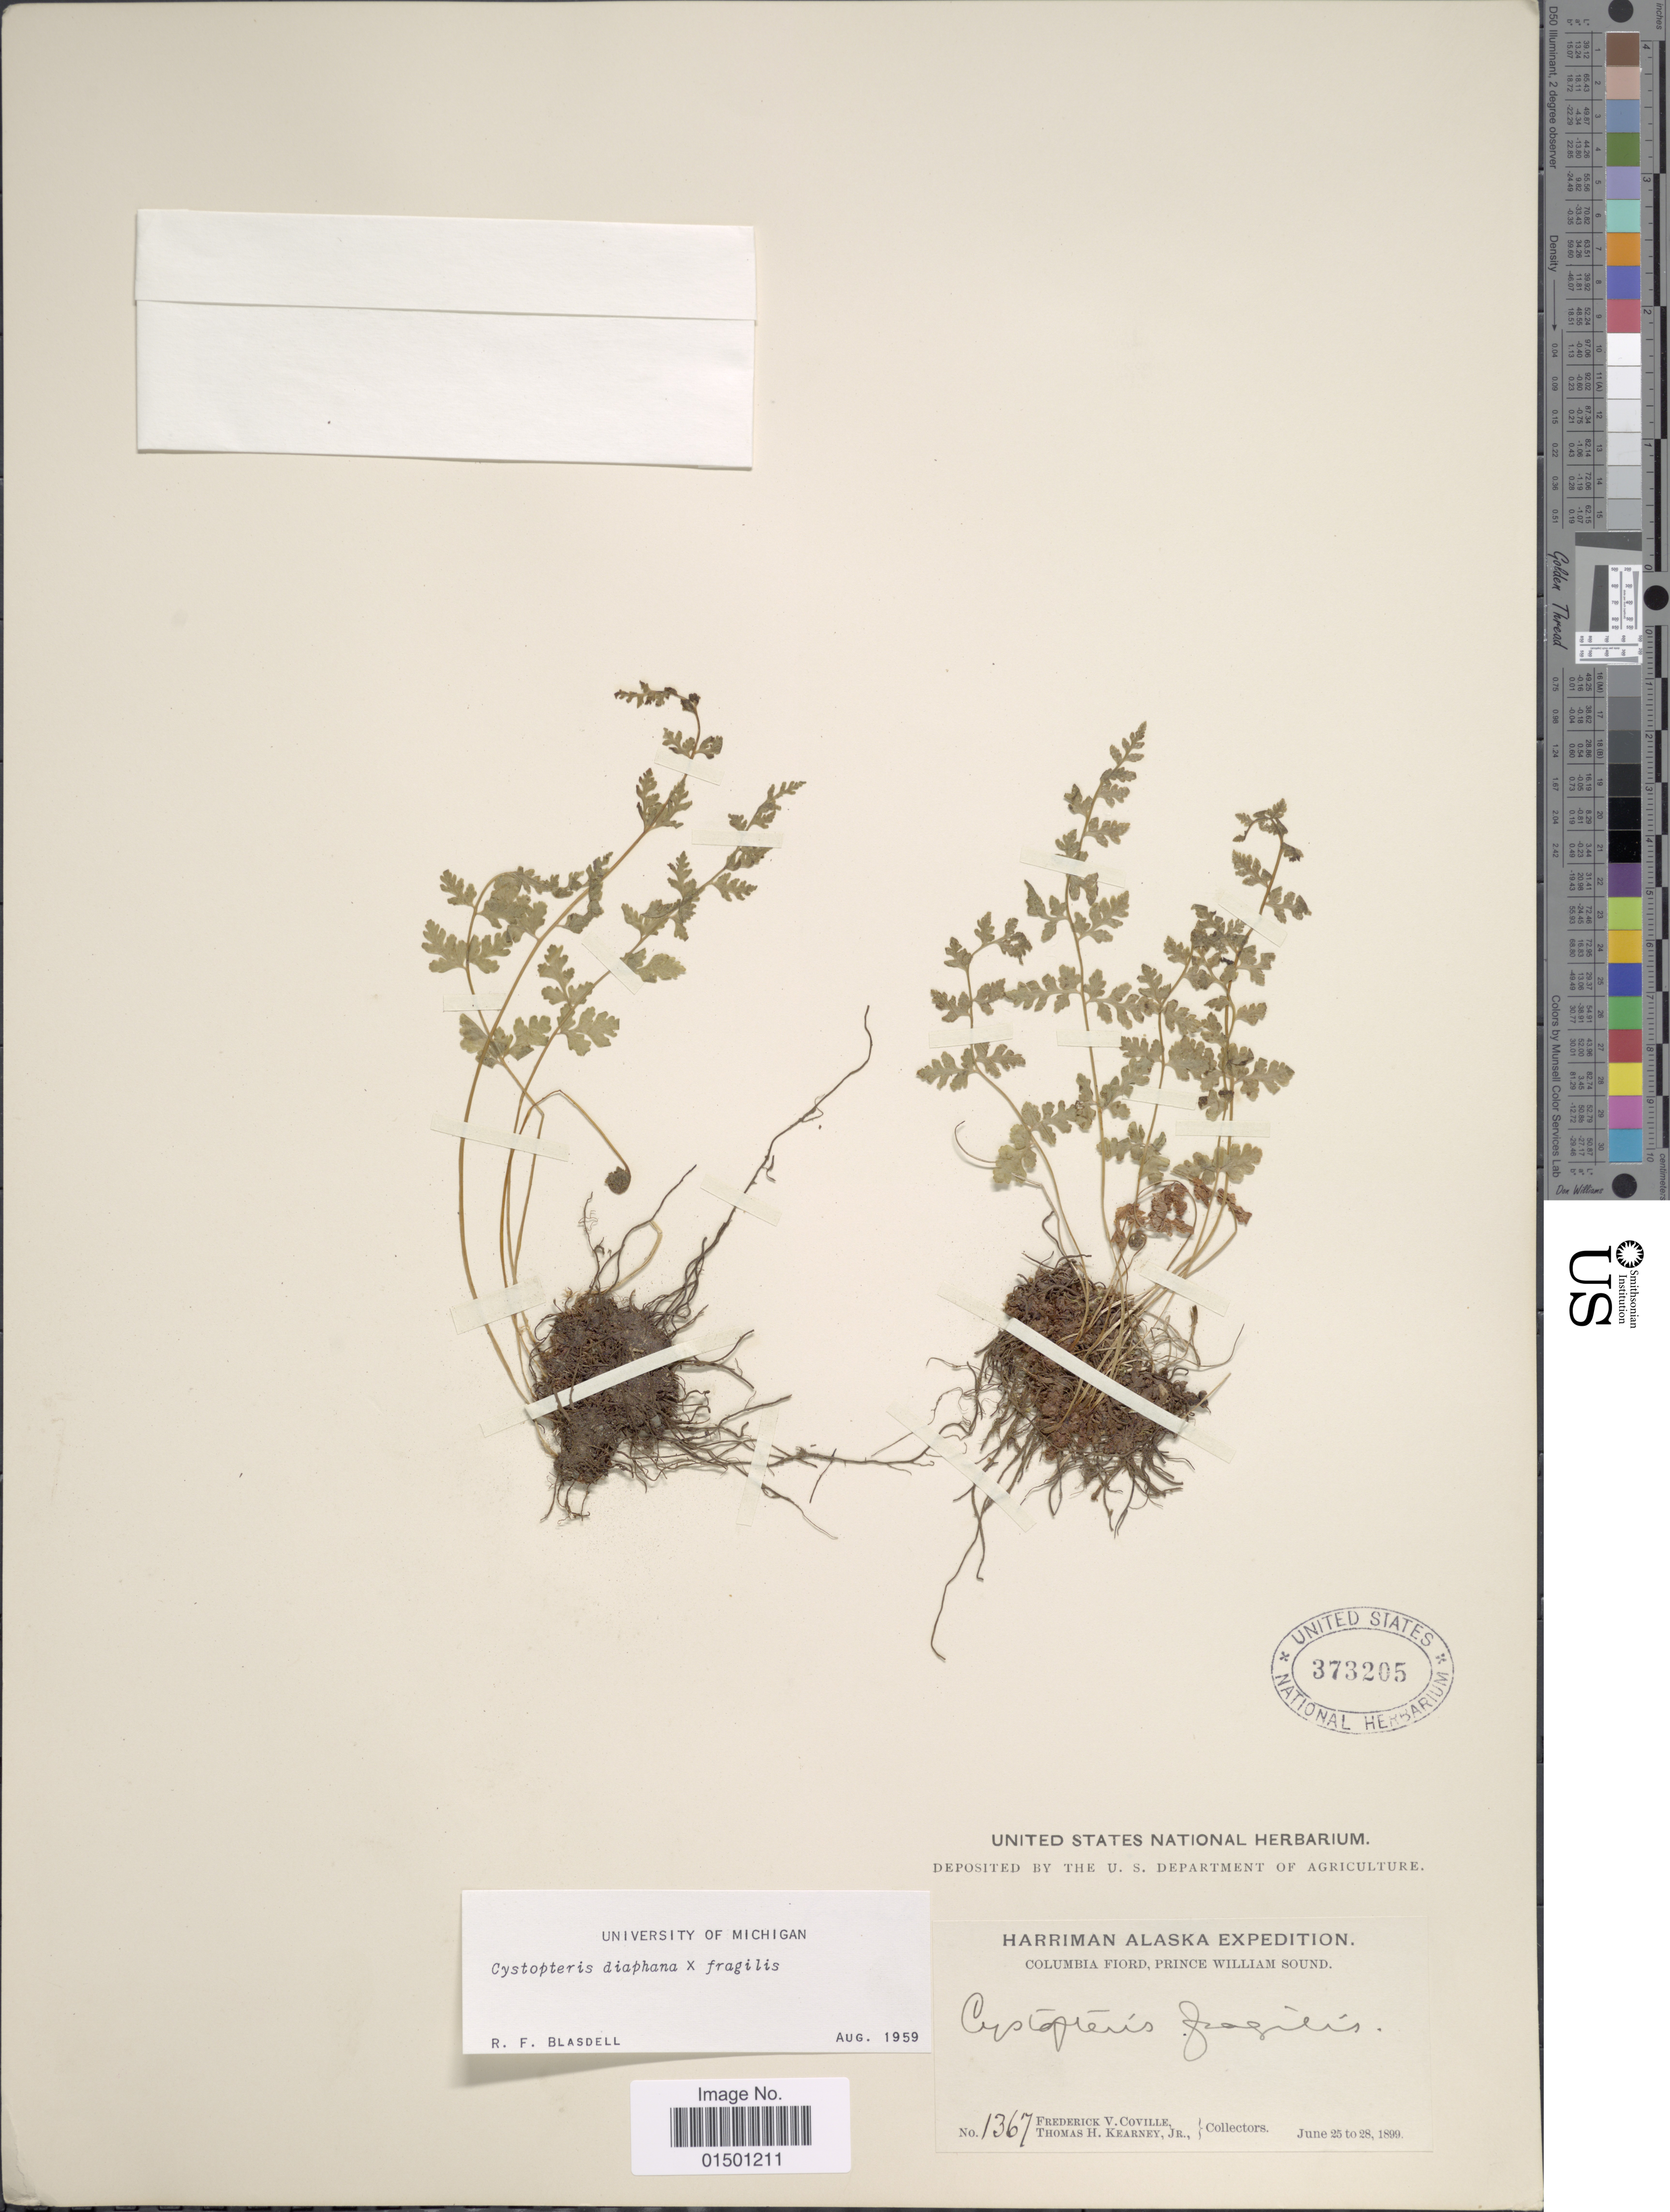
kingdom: Plantae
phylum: Tracheophyta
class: Polypodiopsida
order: Polypodiales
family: Cystopteridaceae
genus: Cystopteris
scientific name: Cystopteris diaphana x C. fragilis (L.) Bernh.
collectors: F. V. Coville & T. H. Kearney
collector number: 1367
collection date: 1899-06-25/1899-06-28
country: United States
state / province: Alaska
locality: Columbia Fiord, Prince William Sound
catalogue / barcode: US 373205